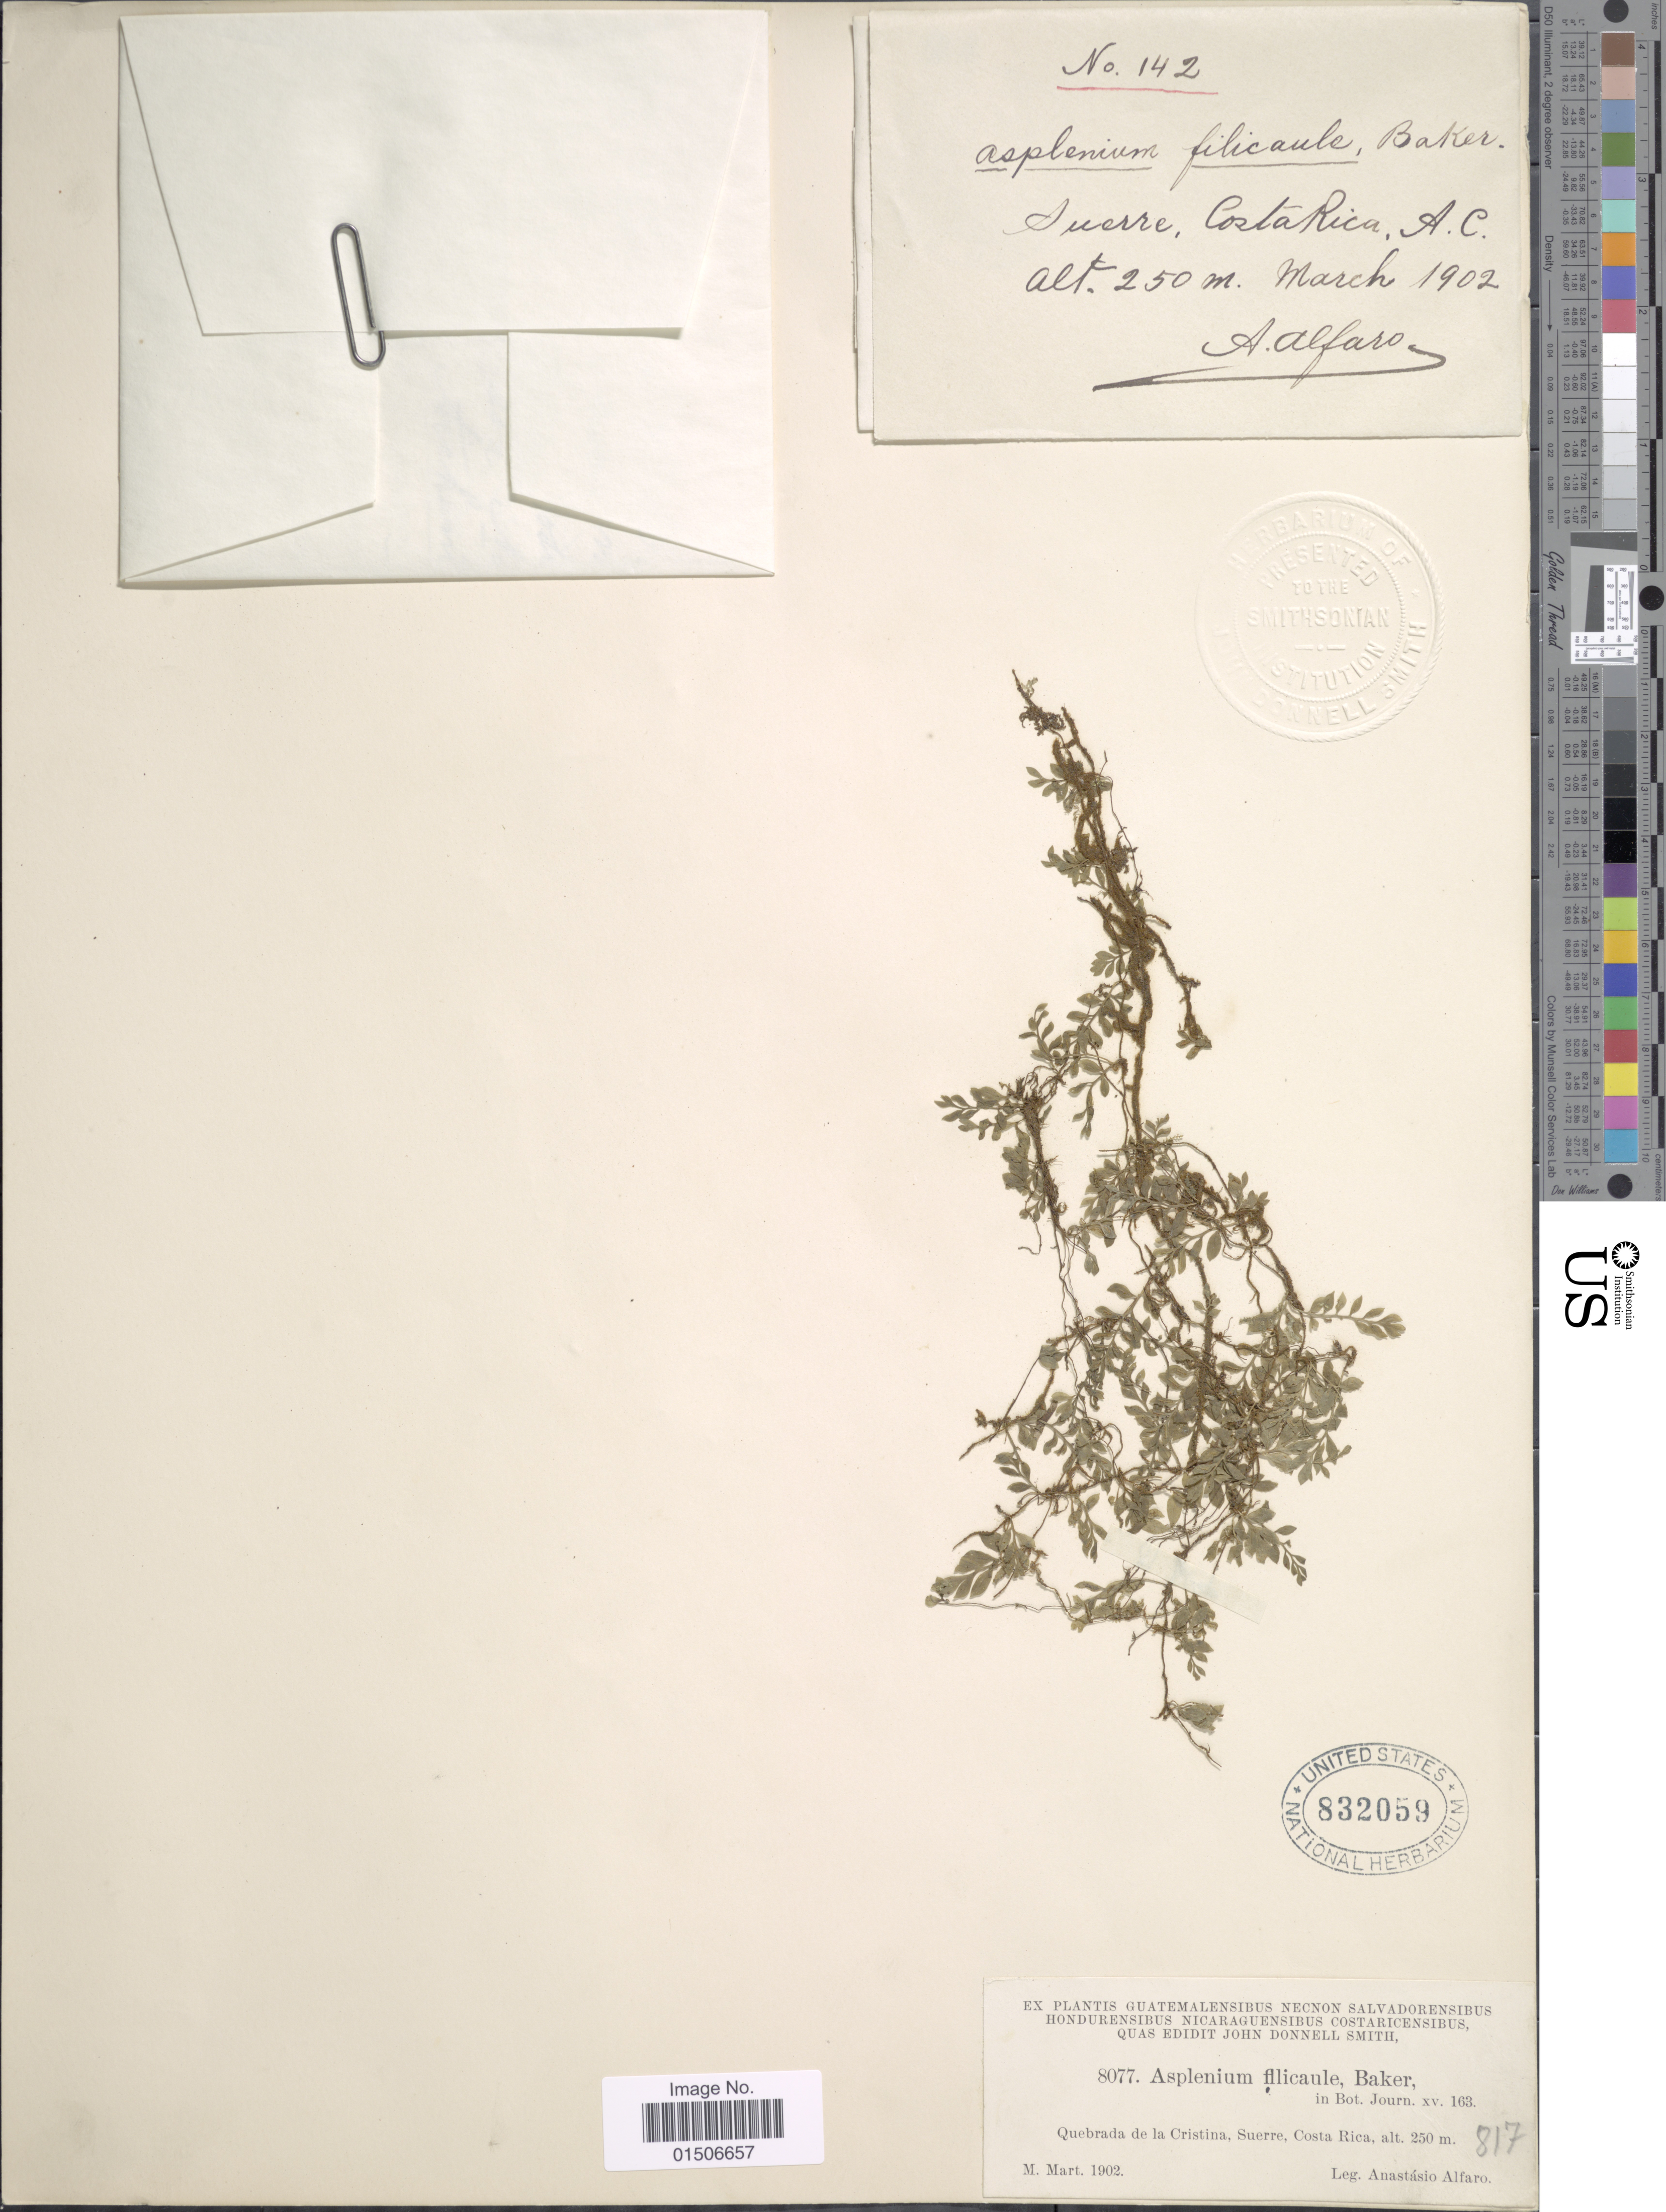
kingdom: Plantae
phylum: Tracheophyta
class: Polypodiopsida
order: Polypodiales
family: Aspleniaceae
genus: Asplenium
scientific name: Asplenium holophlebium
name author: Baker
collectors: A. Alfaro Gonzalez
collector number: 8077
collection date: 1902-03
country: Costa Rica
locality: Quebrada de la Cristina, Suerre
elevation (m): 250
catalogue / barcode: US 832059